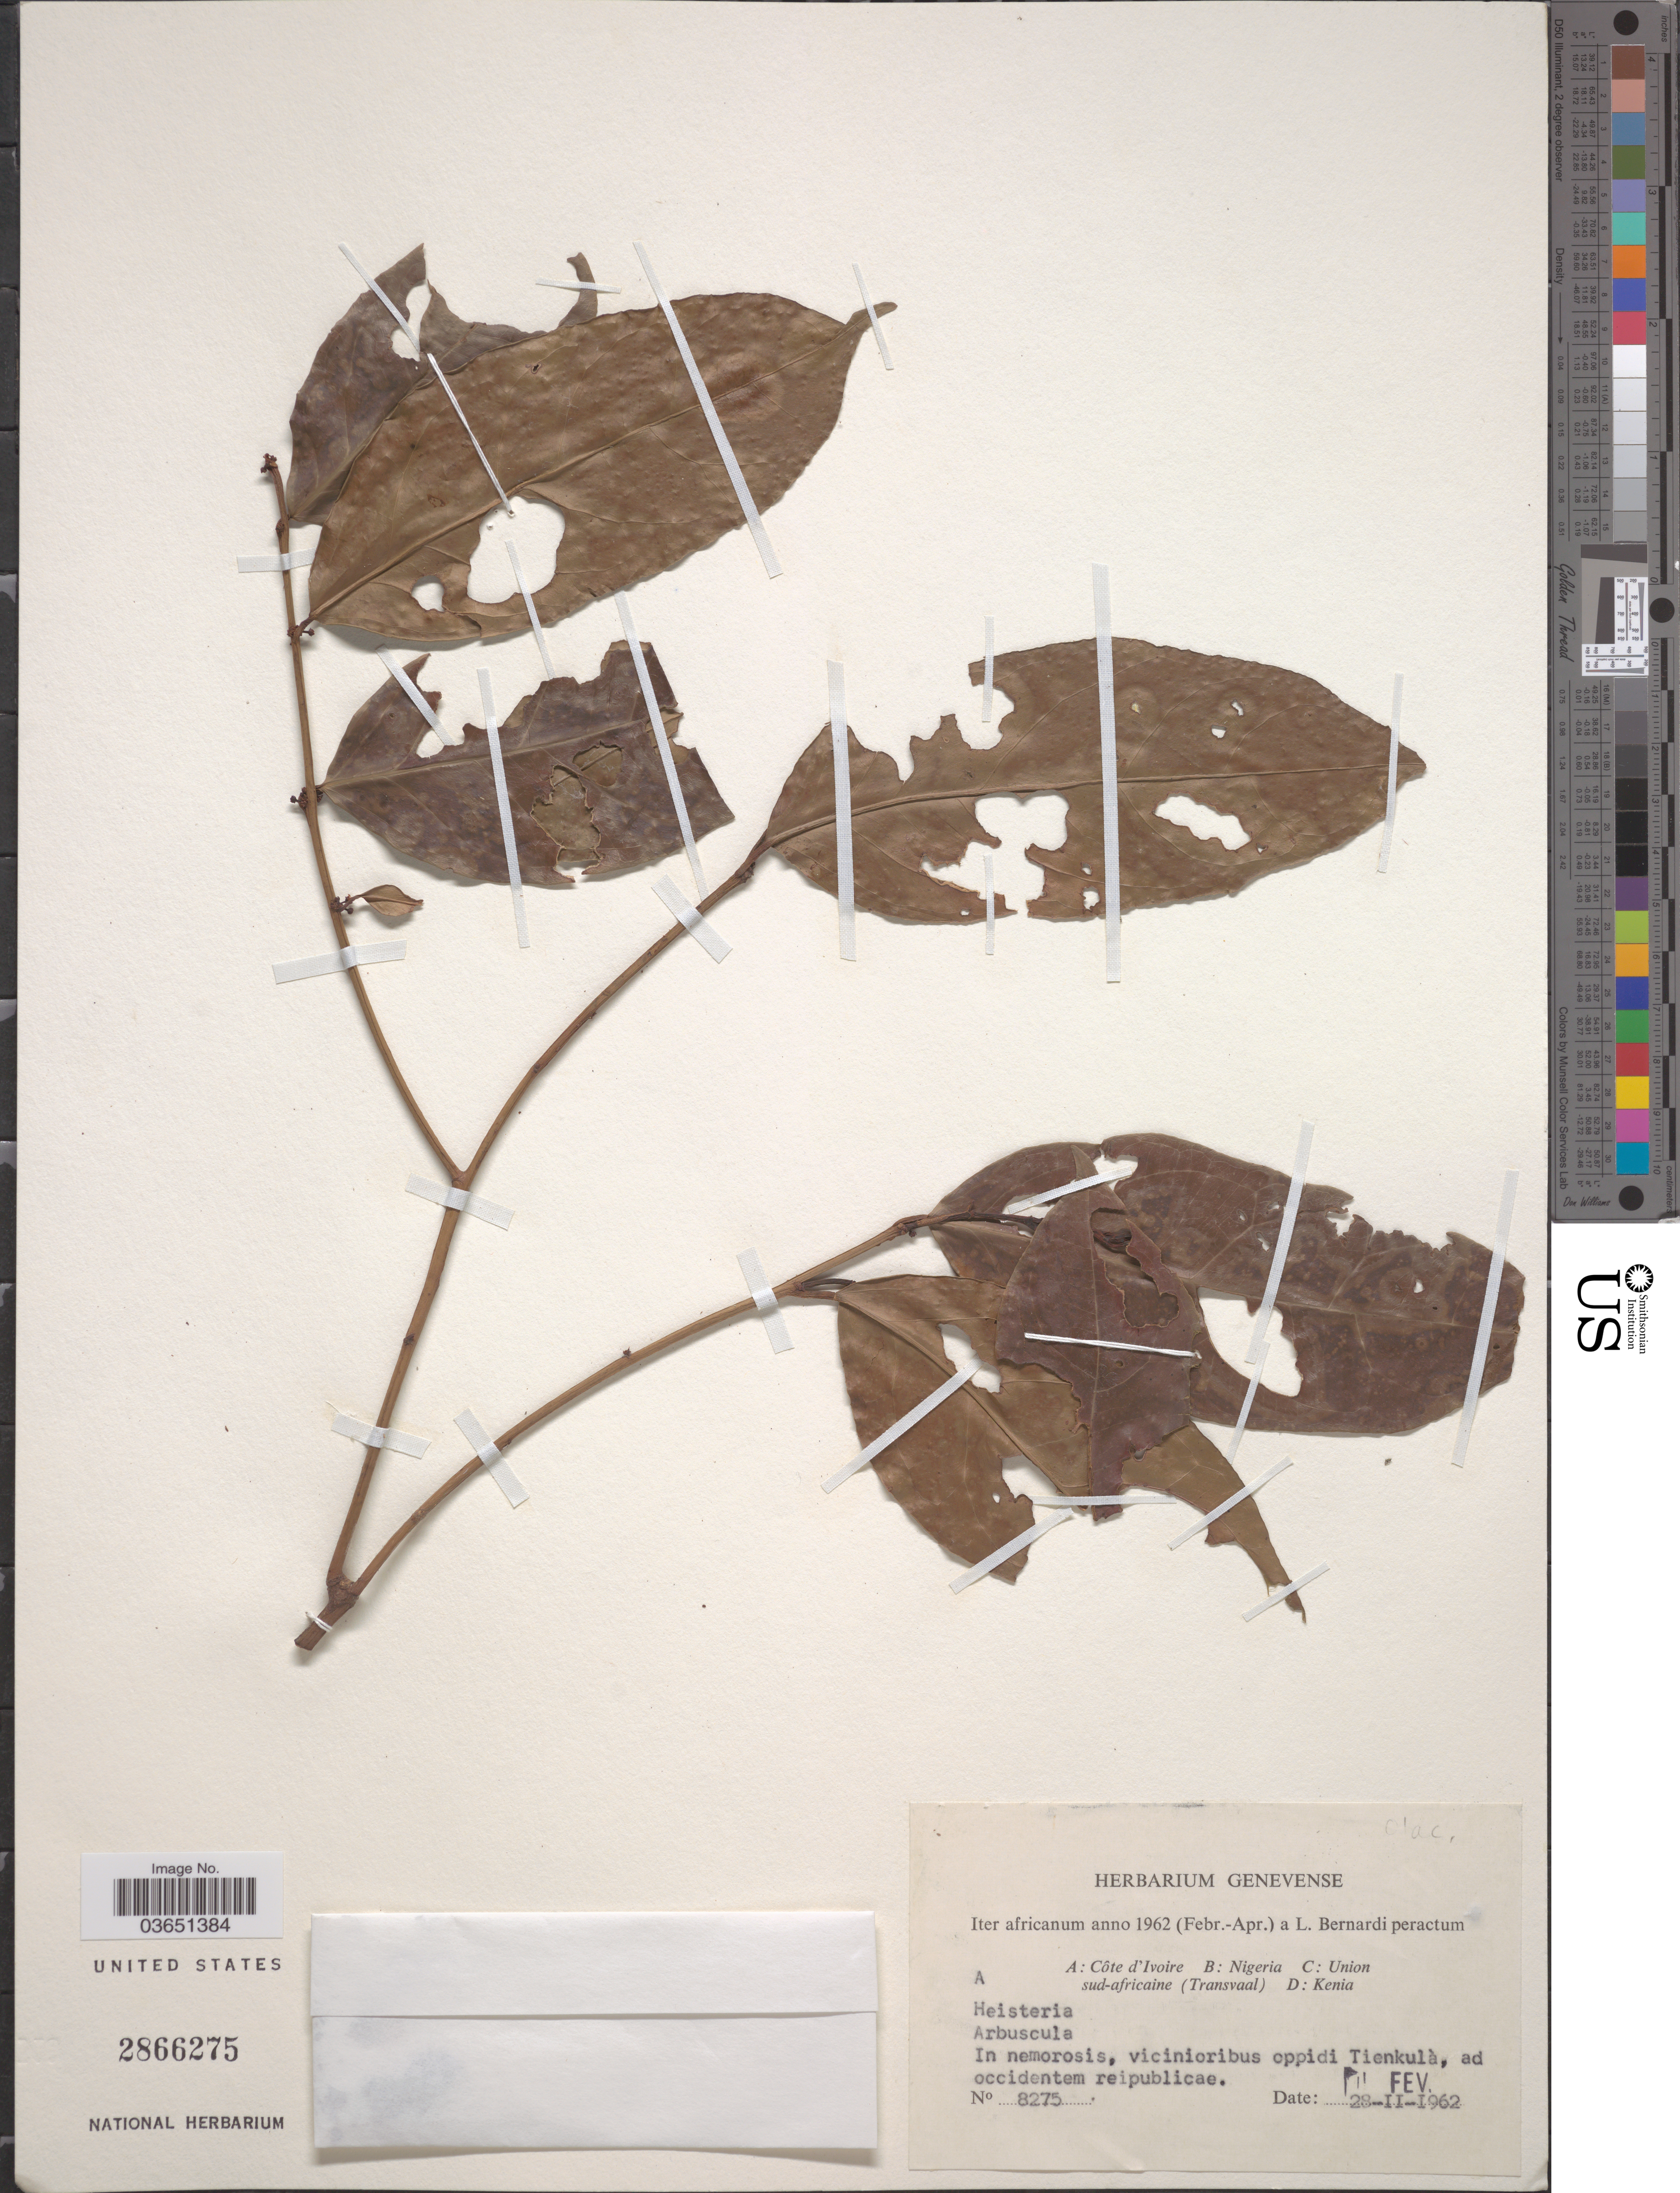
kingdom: Plantae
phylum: Tracheophyta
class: Magnoliopsida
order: Santalales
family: Erythropalaceae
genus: Heisteria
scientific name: Heisteria sp.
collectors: L. Bernardi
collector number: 8275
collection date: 1962-02-28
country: Ivory Coast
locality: Côte d'Ivoire. In nemorosis, vicinioribus oppidi Tienkulà, ad occidentem reipublicae.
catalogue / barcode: US 2866275